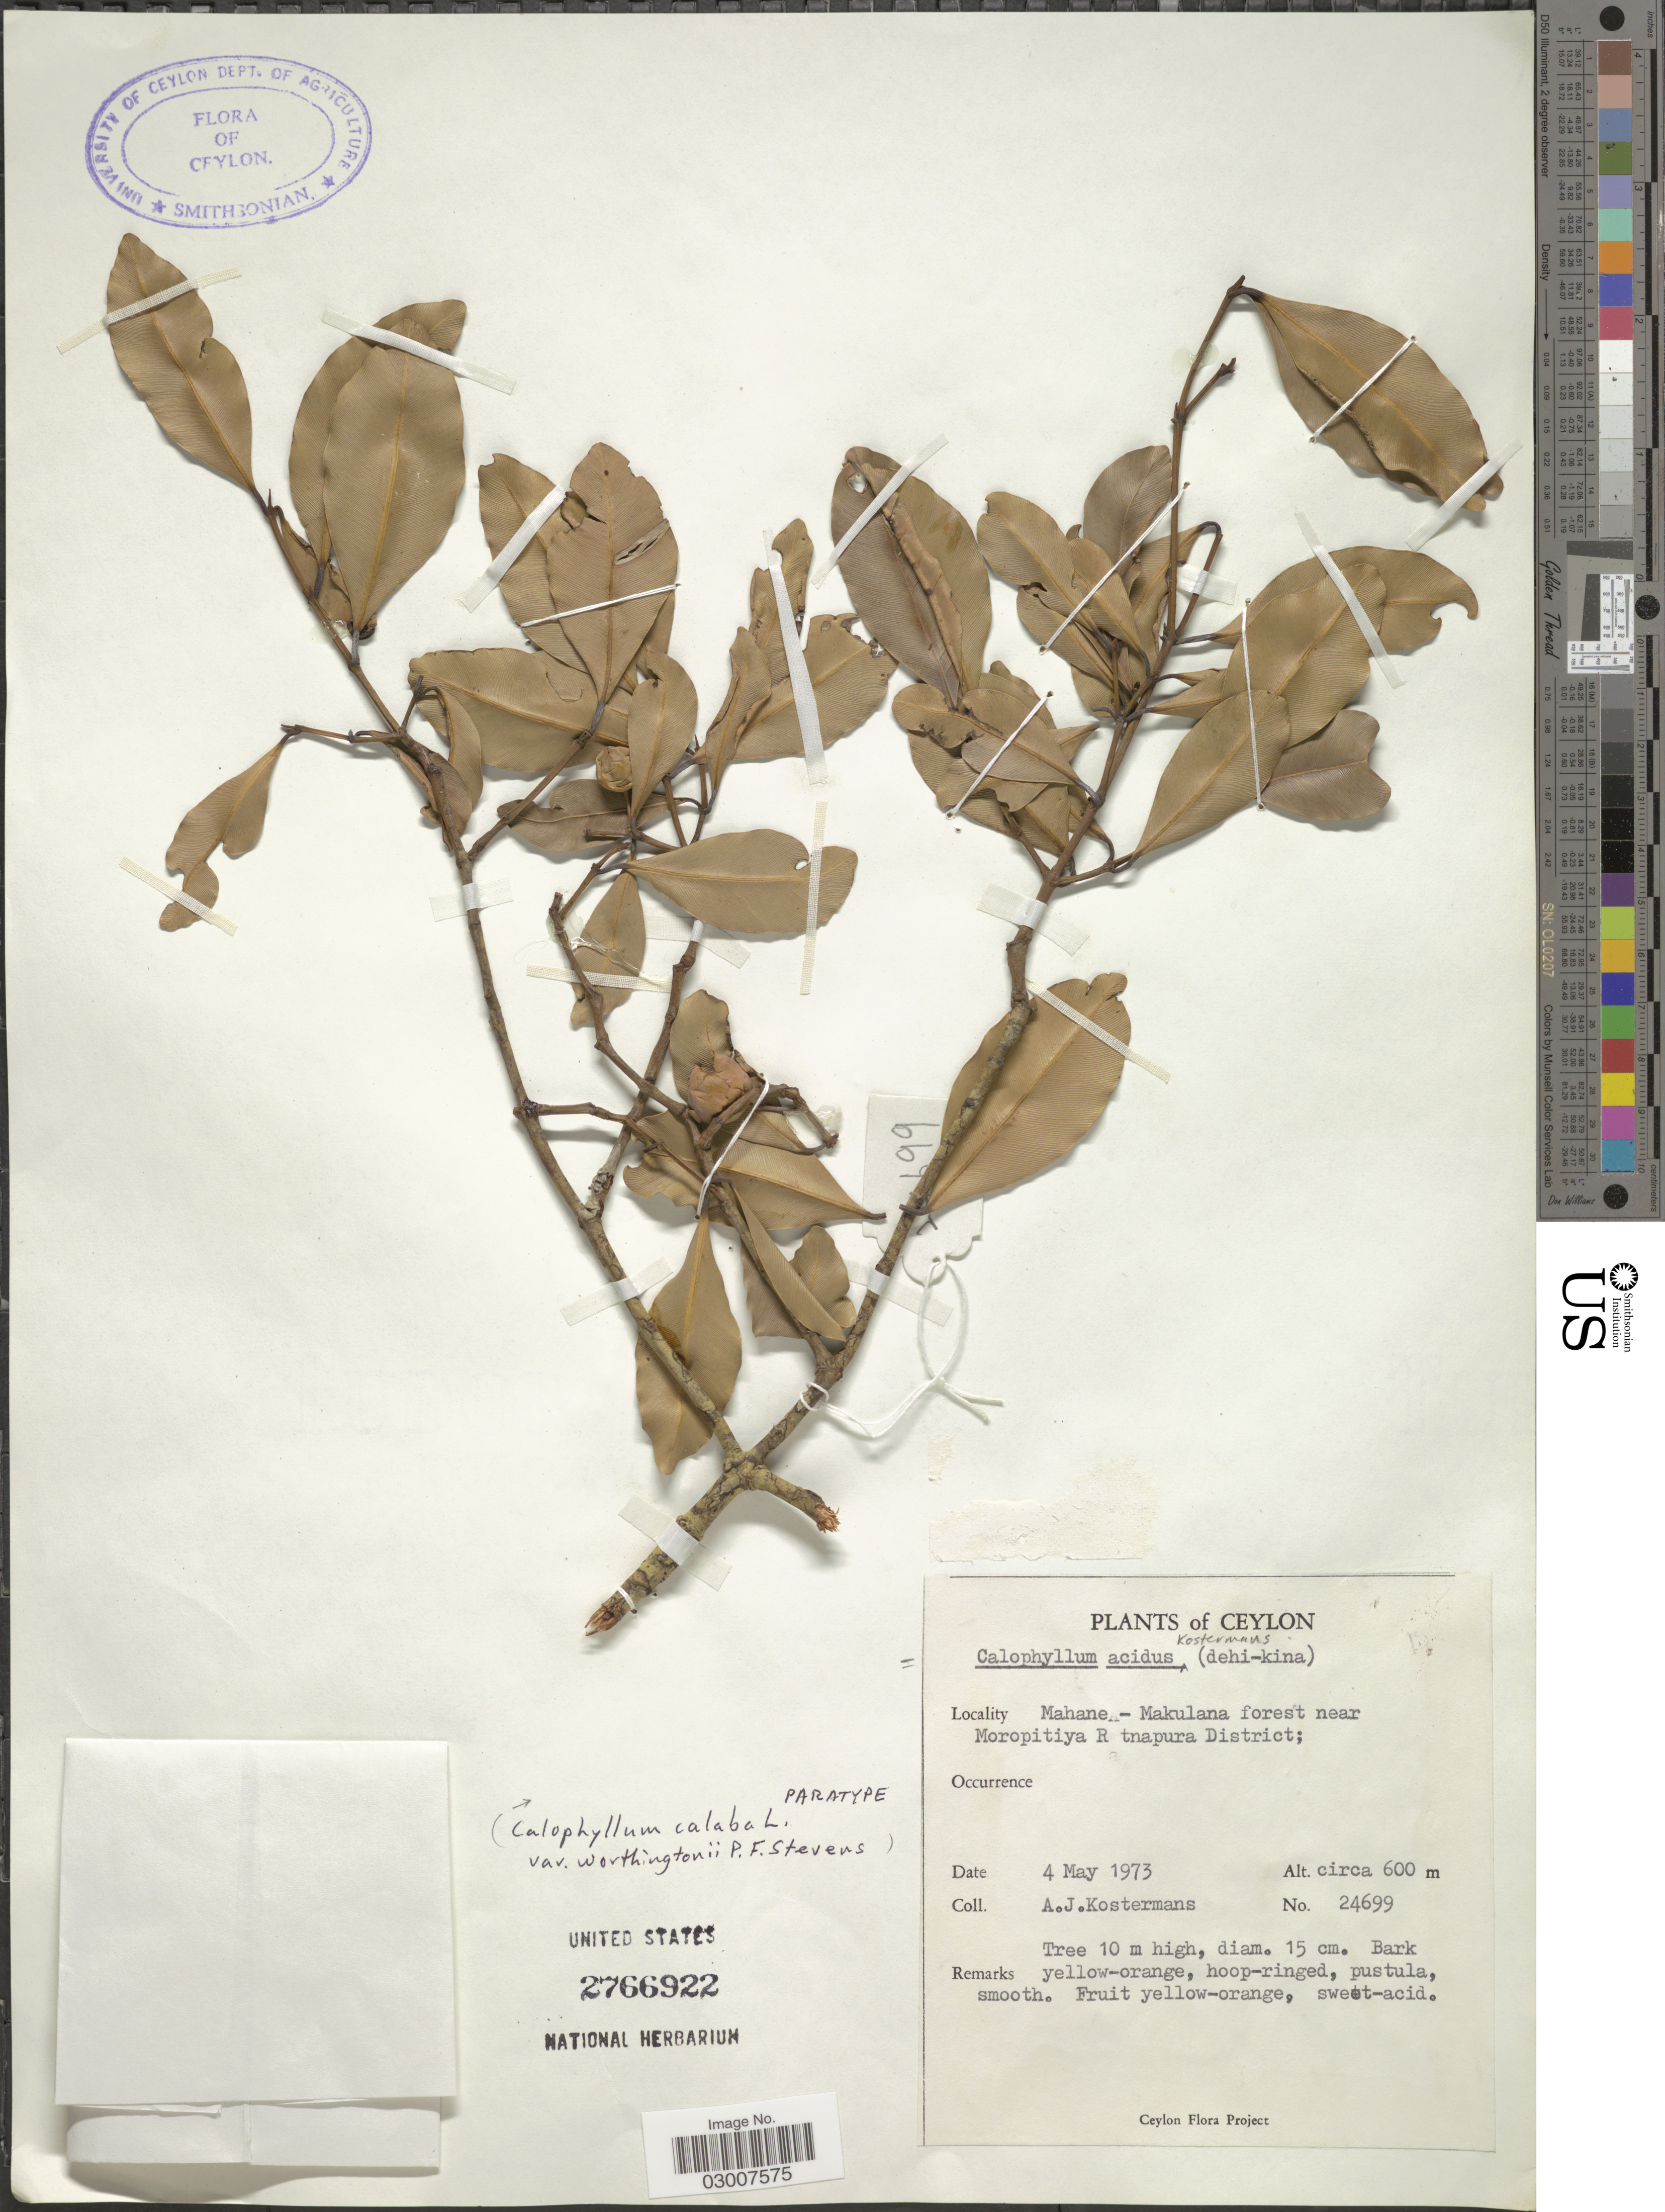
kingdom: Plantae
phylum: Tracheophyta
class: Magnoliopsida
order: Malpighiales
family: Calophyllaceae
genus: Calophyllum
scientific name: Calophyllum acidus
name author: Kosterm.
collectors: A. Kostermanns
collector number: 24699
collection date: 1973-05-04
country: Sri Lanka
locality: Ceylon. Mahane - Makulana forest near Moropitiya R [illegible text]tnapura District.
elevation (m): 600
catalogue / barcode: US 2766922